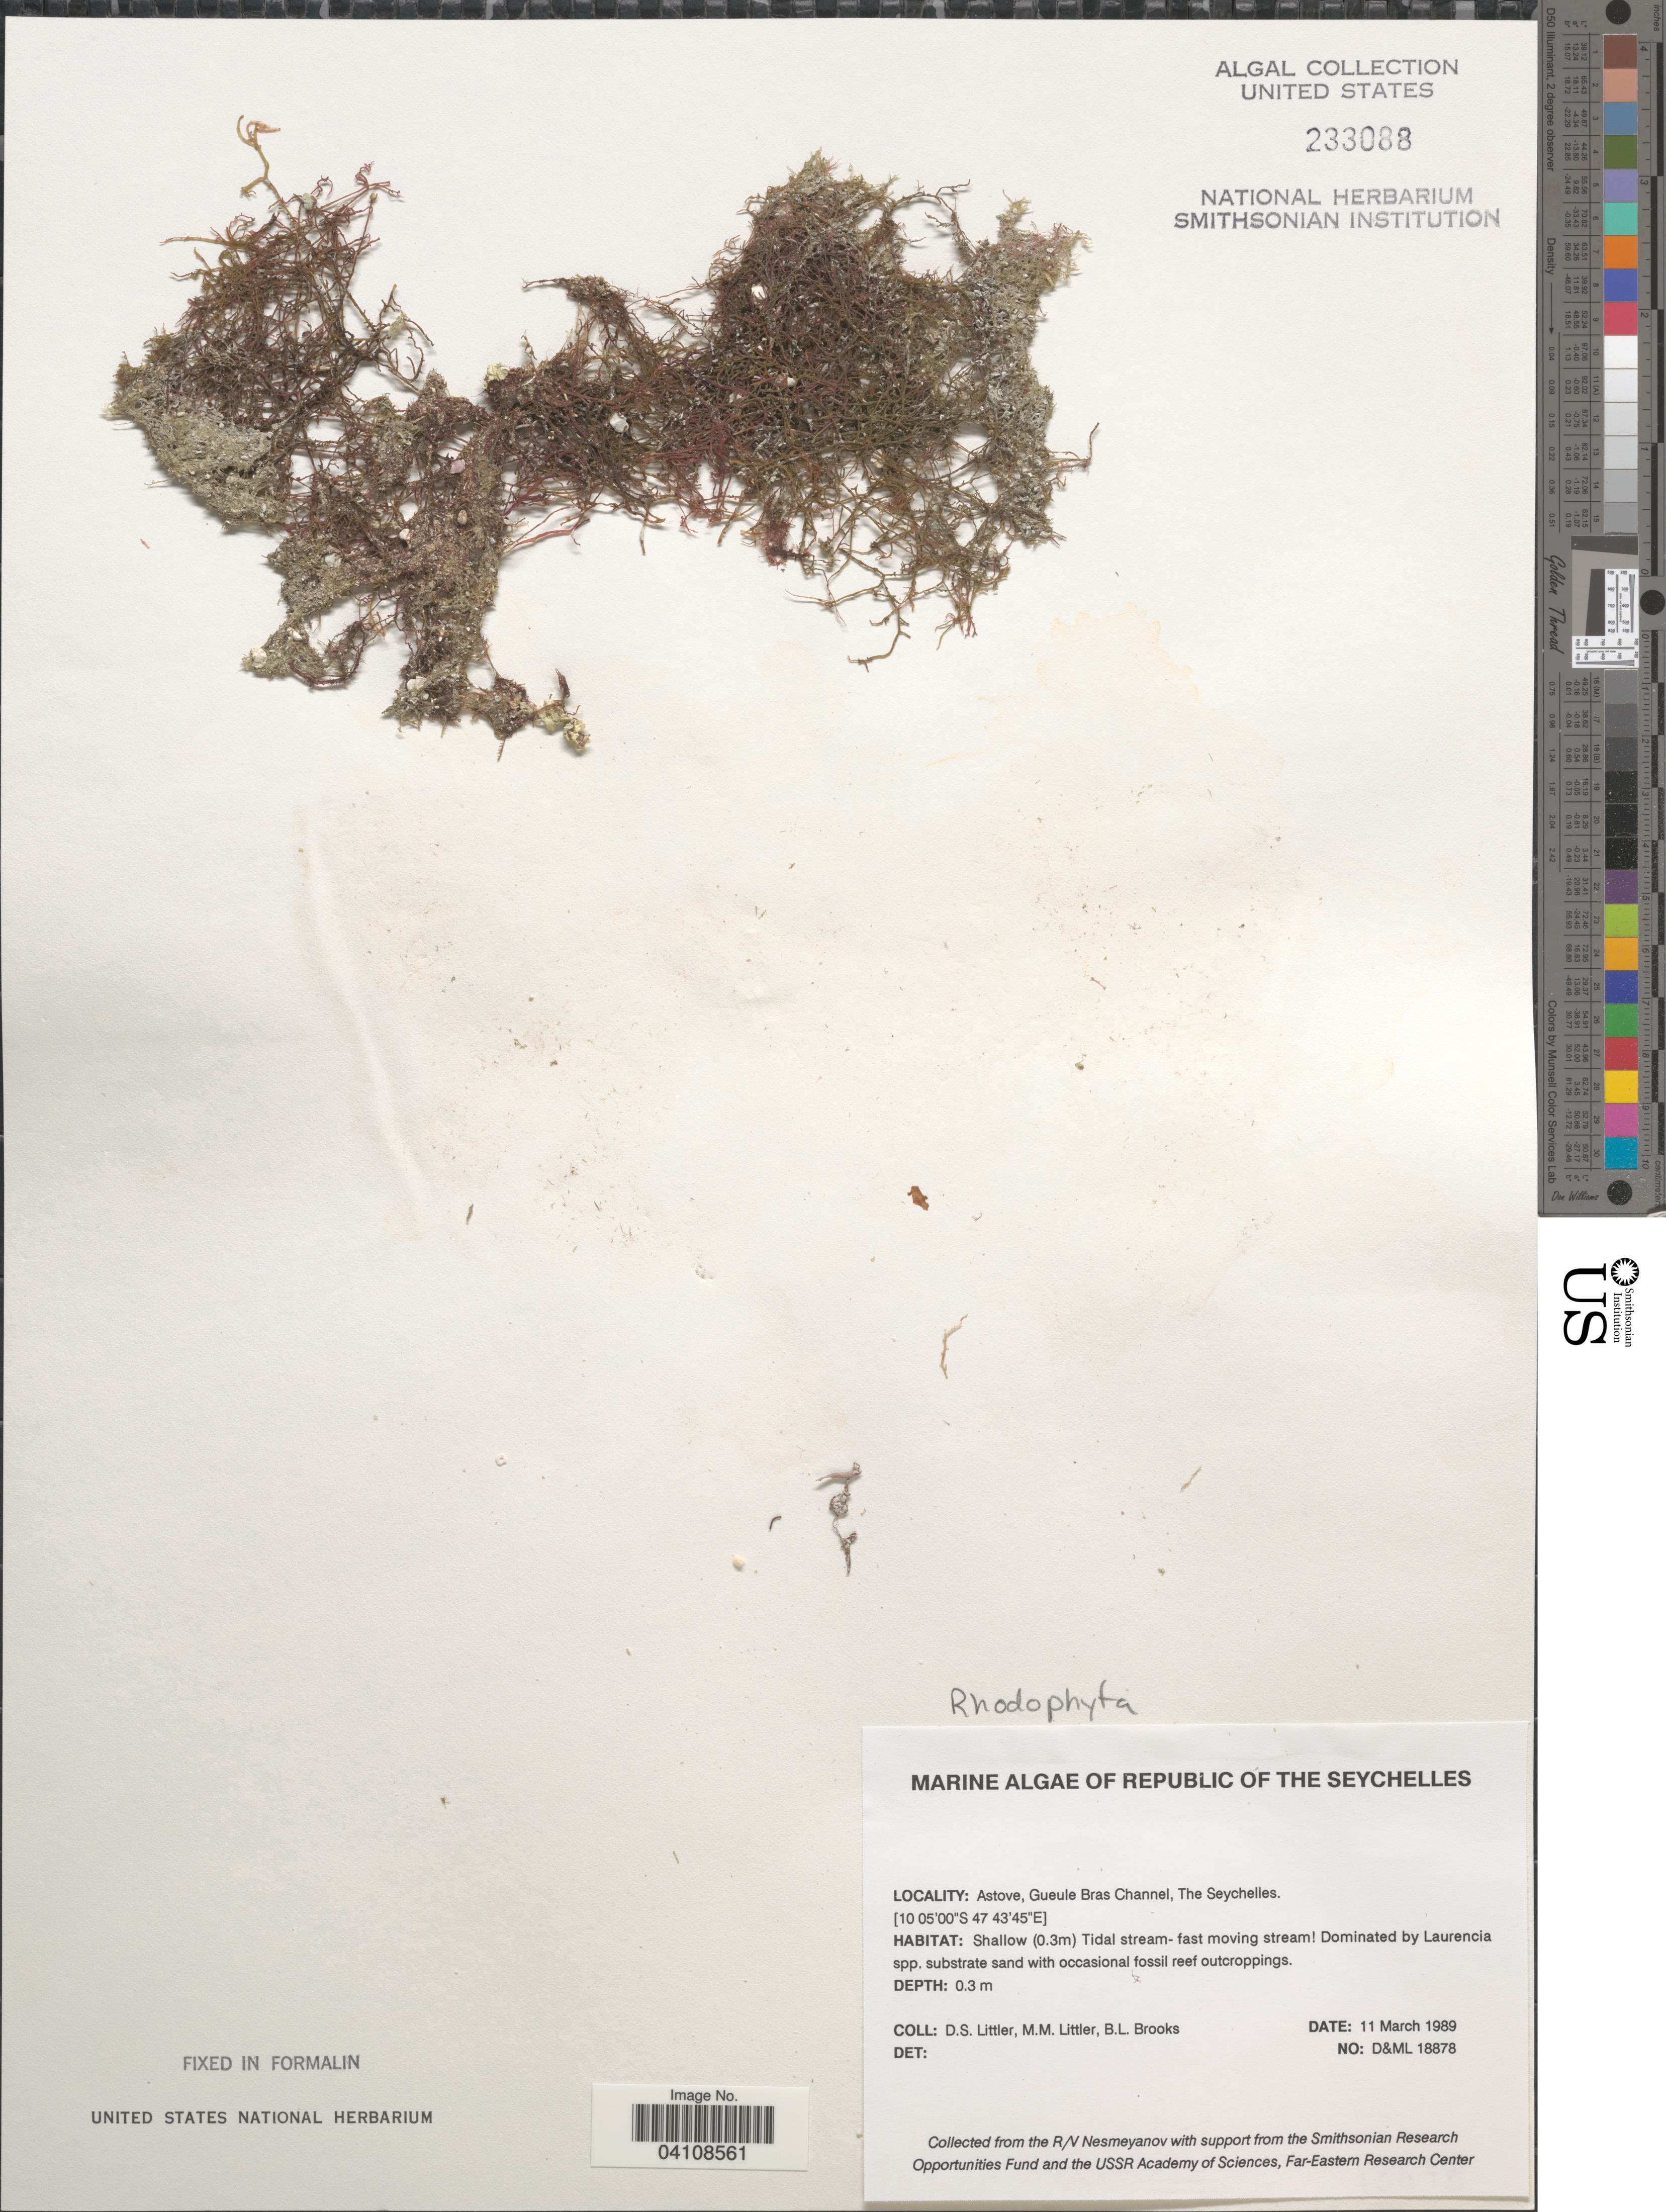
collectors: D. S. Littler & B. Brooks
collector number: D&ML18878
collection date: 1989-03-11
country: Seychelles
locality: Republic of The Seychelles. Astove, Gueule Bras Channel.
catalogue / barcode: US 233088